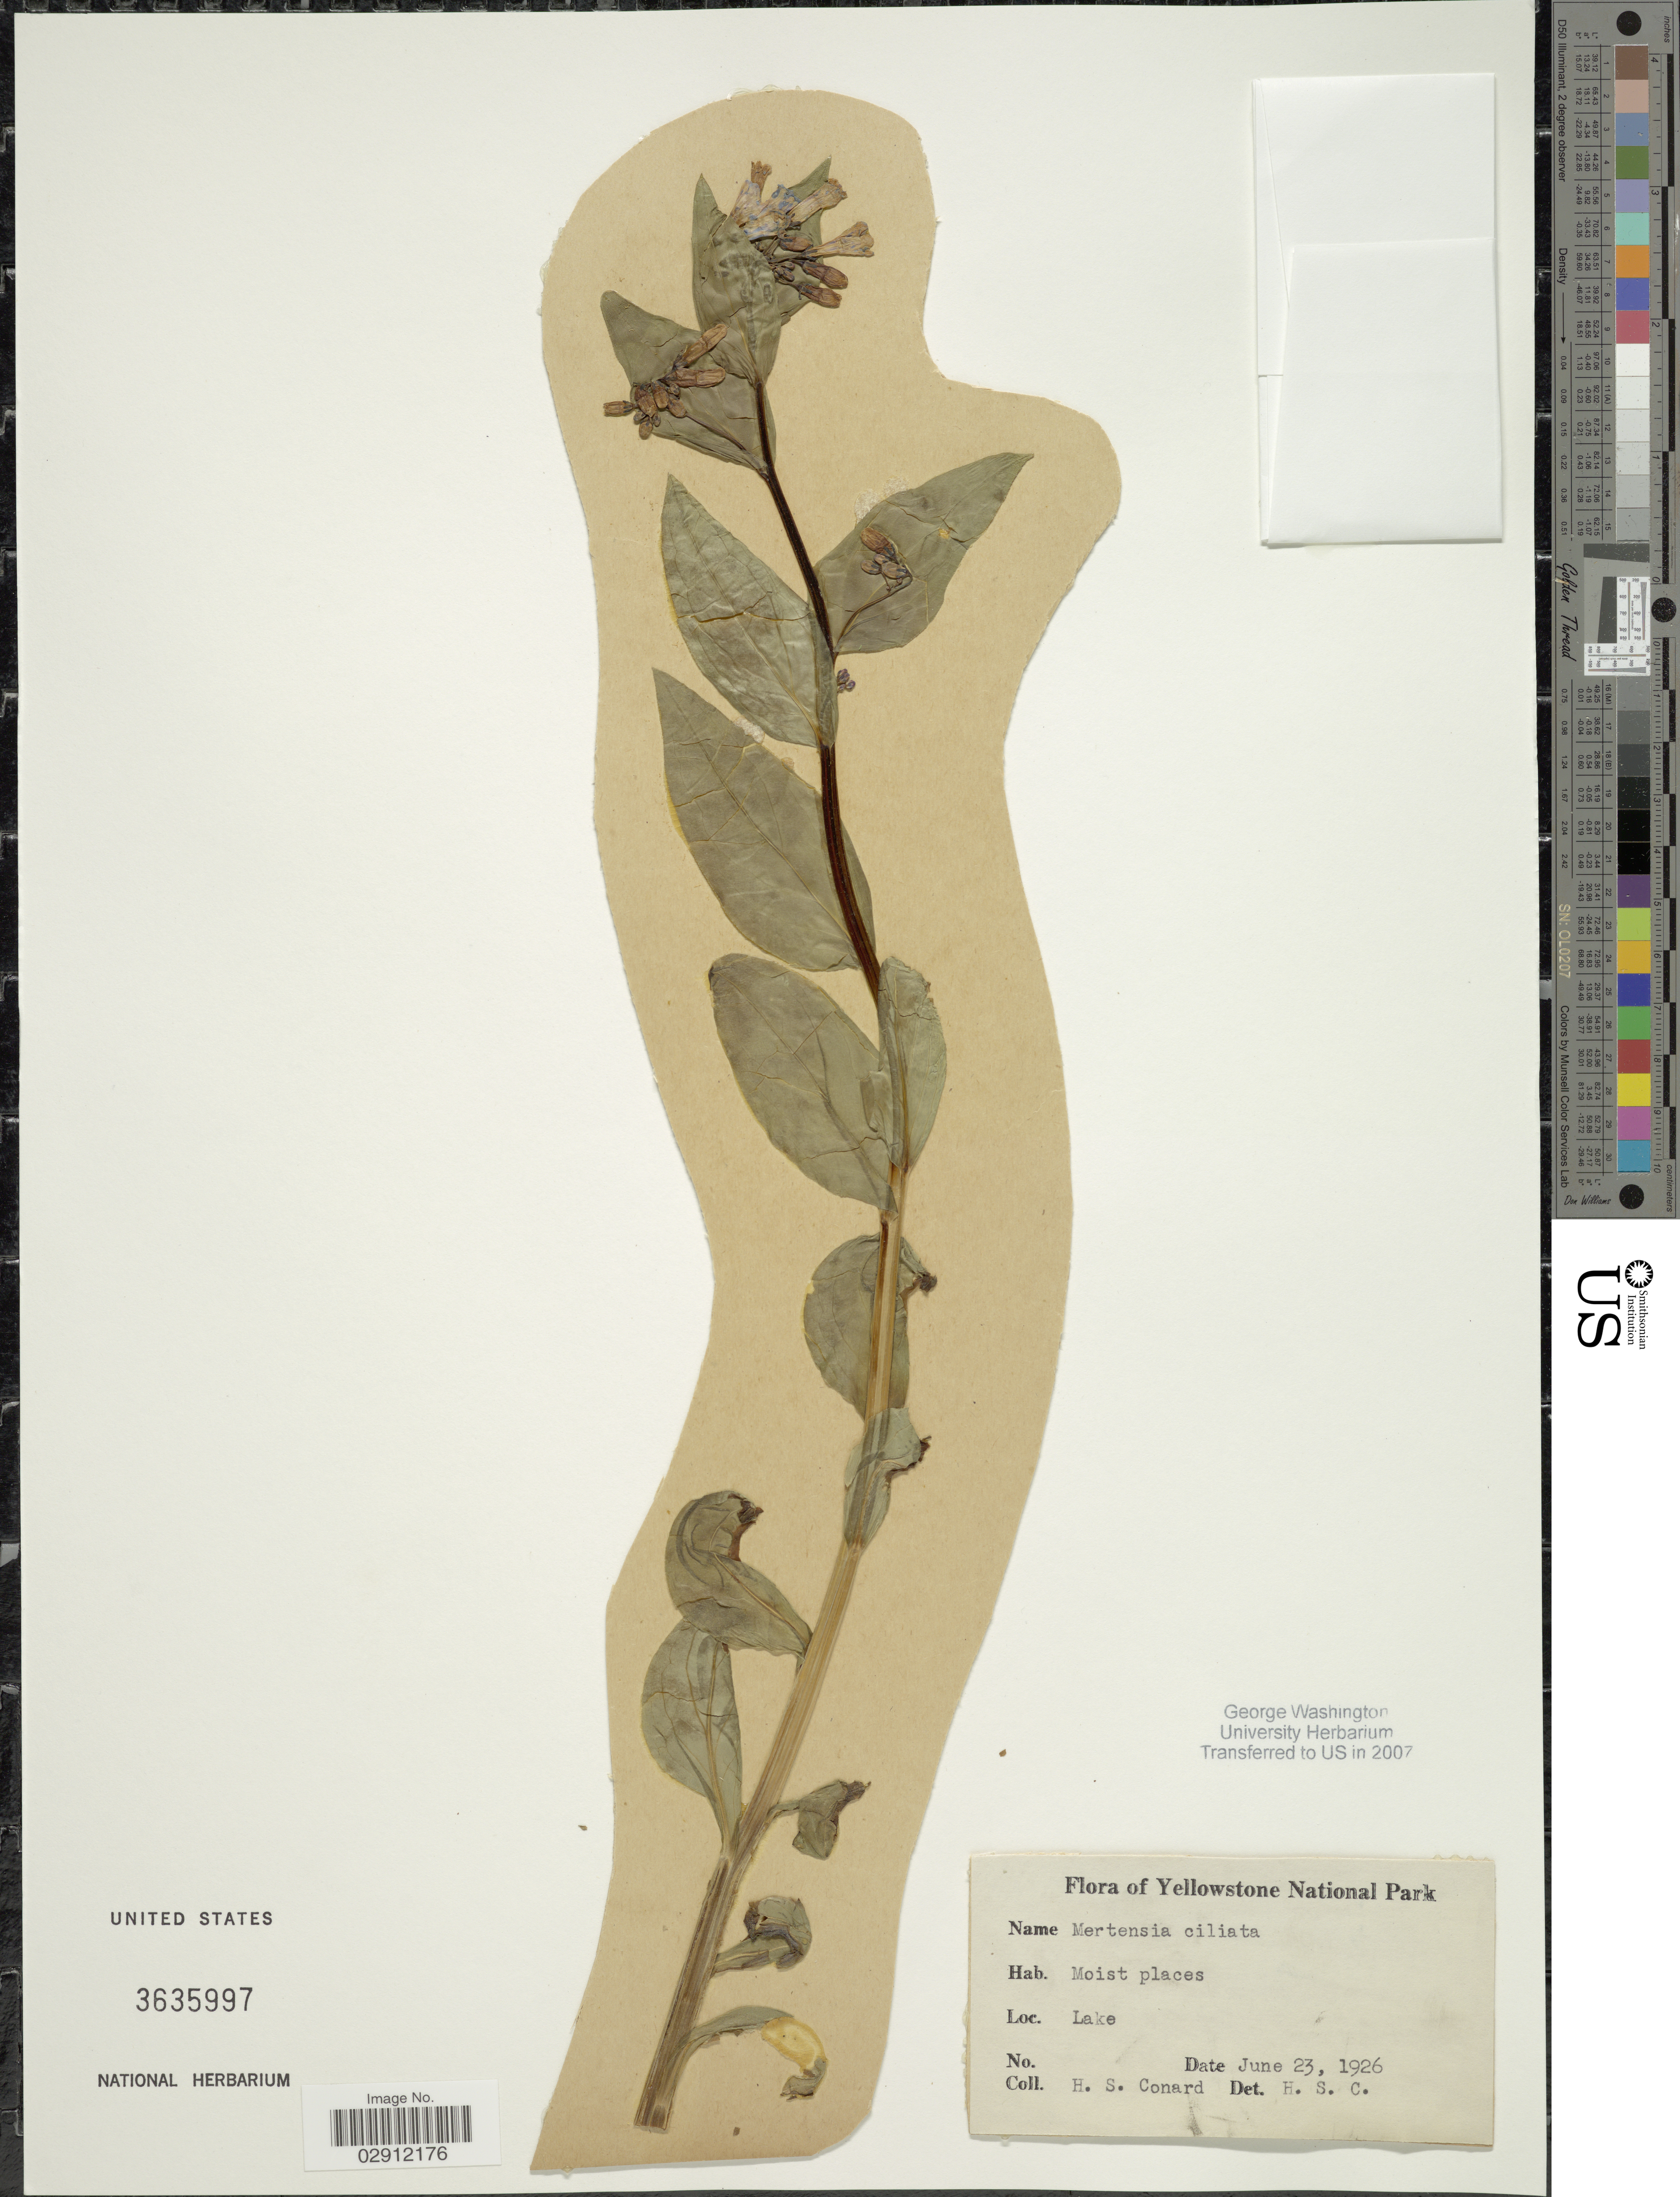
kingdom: Plantae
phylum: Tracheophyta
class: Magnoliopsida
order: Boraginales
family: Boraginaceae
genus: Mertensia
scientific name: Mertensia ciliata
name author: (James) G. Don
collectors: H. S. Conard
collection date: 1926-06-23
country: United States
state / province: Wyoming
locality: Yellowstone National Park. Lake.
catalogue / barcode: US 3635997